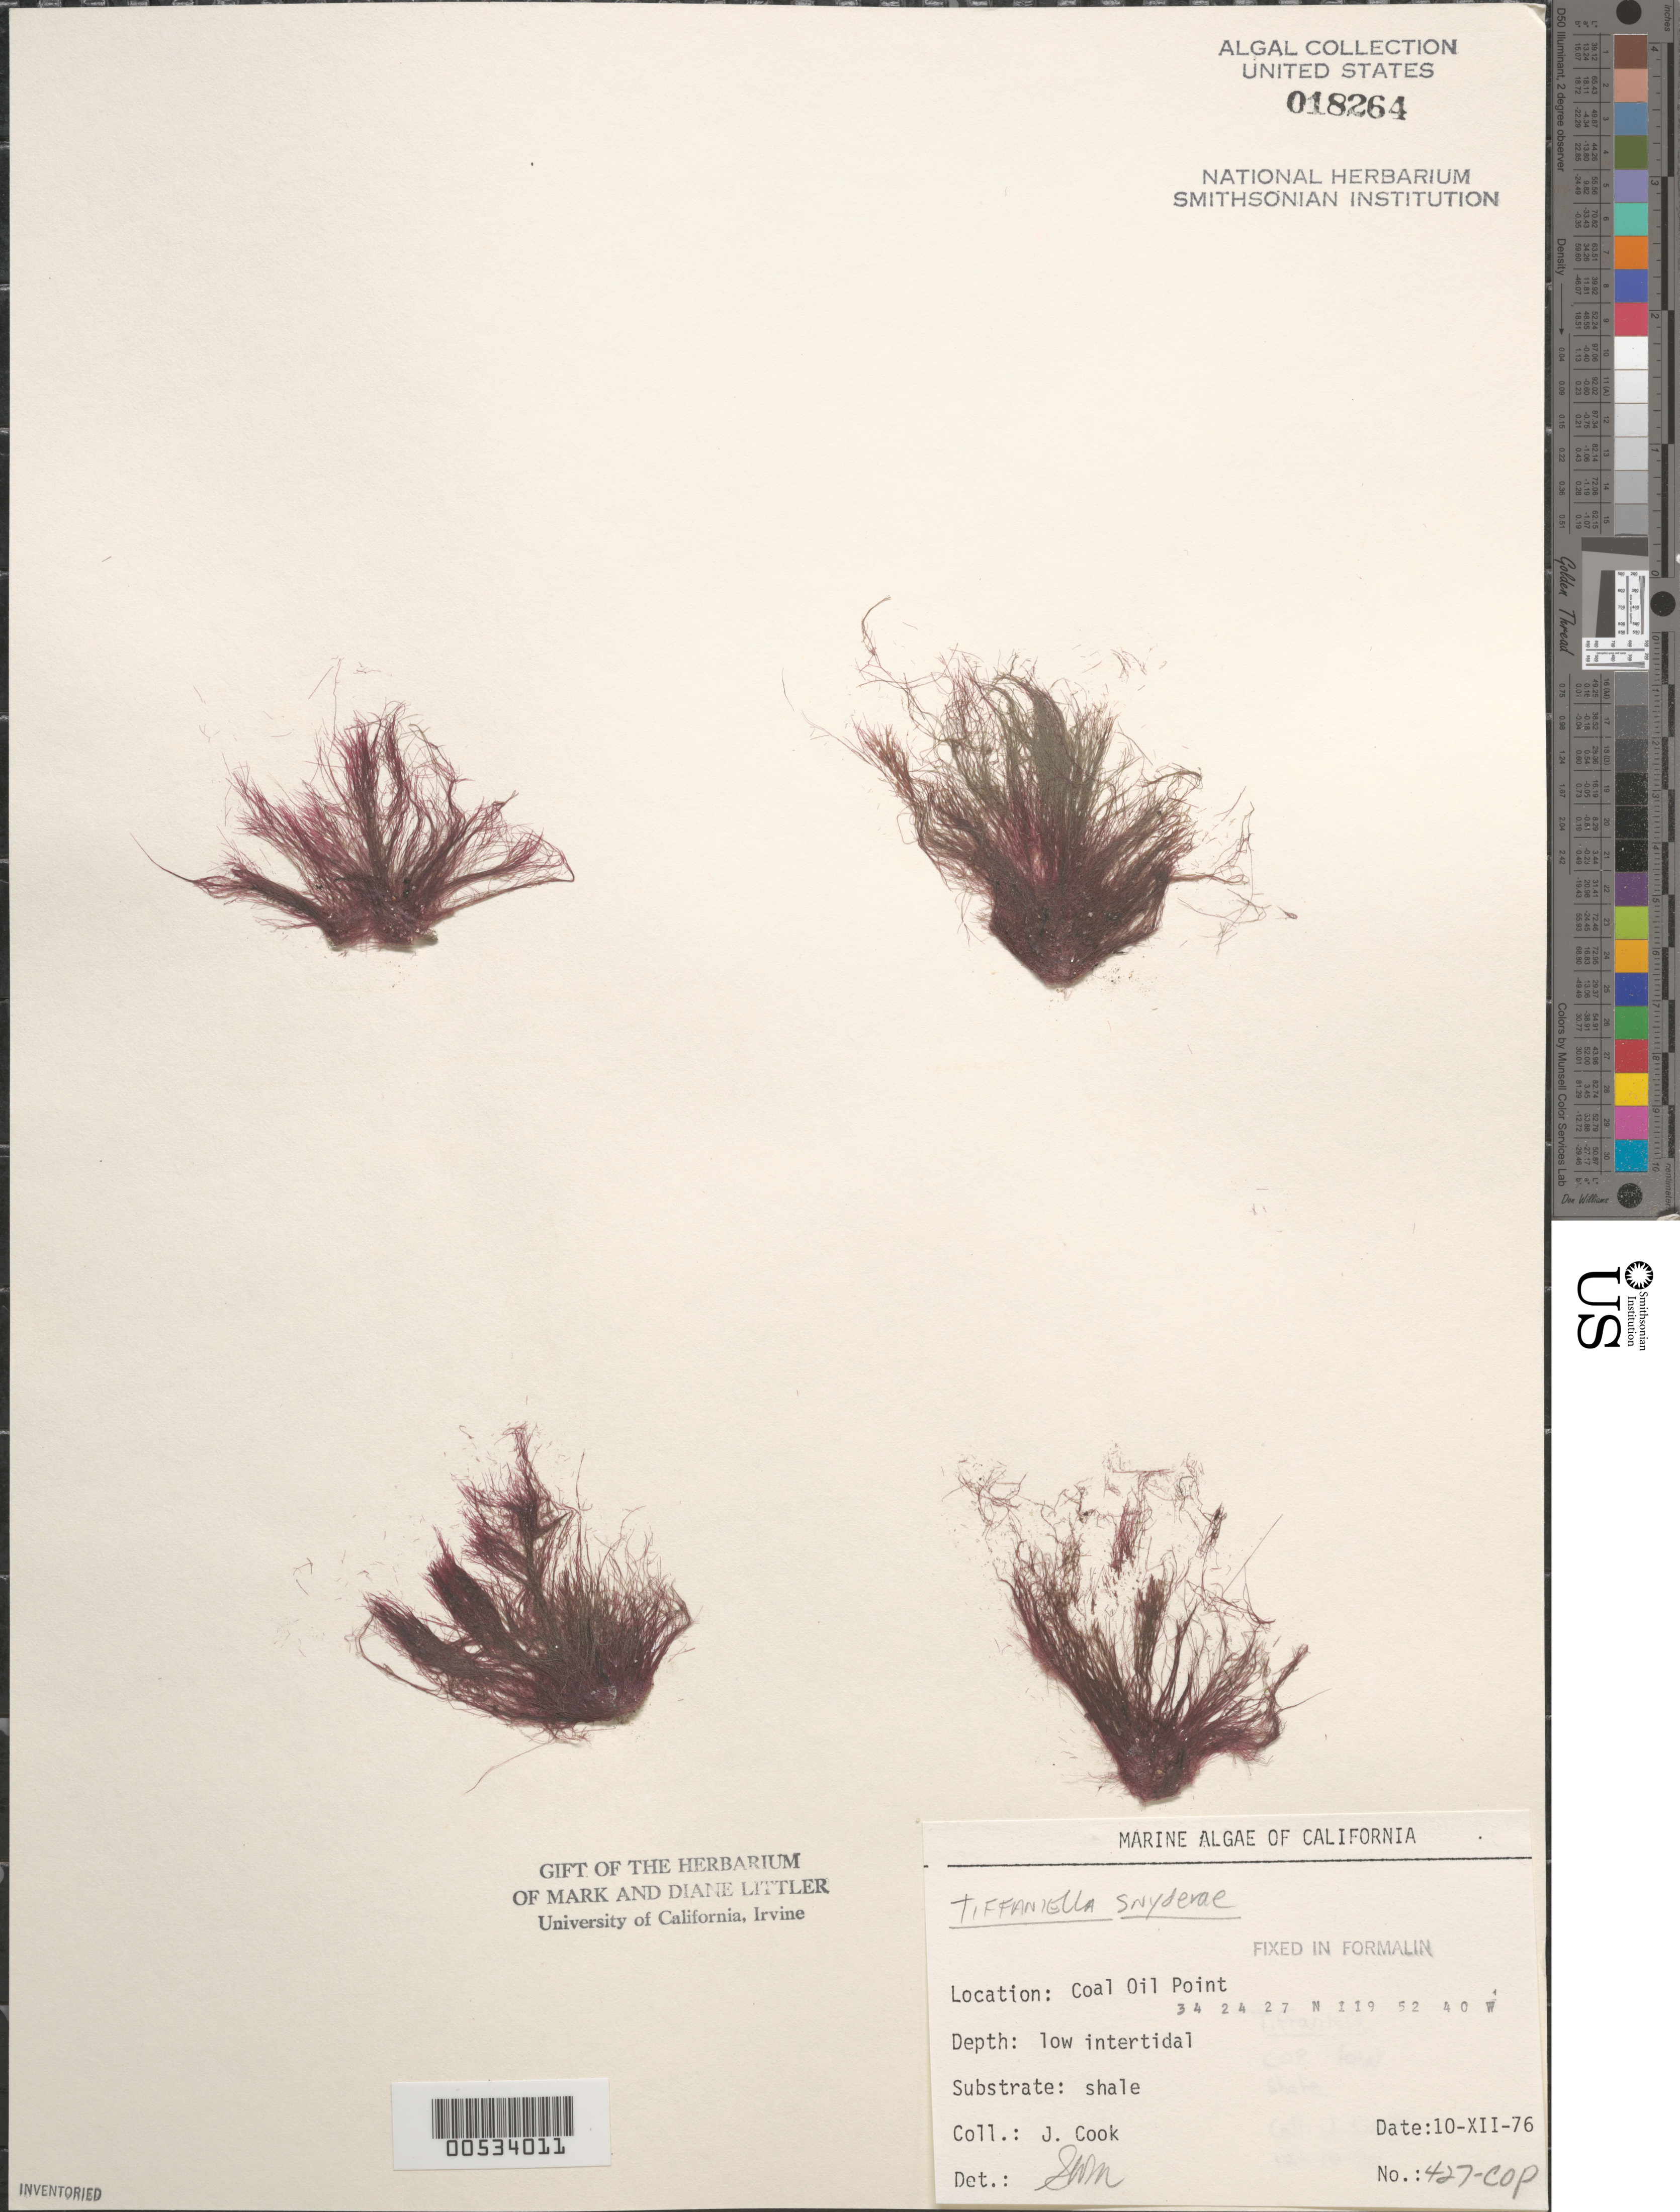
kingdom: Plantae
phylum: Rhodophyta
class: Florideophyceae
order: Ceramiales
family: Wrangeliaceae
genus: Tiffaniella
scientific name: Tiffaniella snyderae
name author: (Farl.) I.A. Abbott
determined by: Murray, S. N.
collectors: J. Cook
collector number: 427-cop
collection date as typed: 10 Dec 1976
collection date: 1976-12-10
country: United States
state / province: California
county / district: Santa Barbara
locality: Coal Oil Point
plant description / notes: BLM-SOCALBIGHT Rocky Intertidal Survey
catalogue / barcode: US 18264